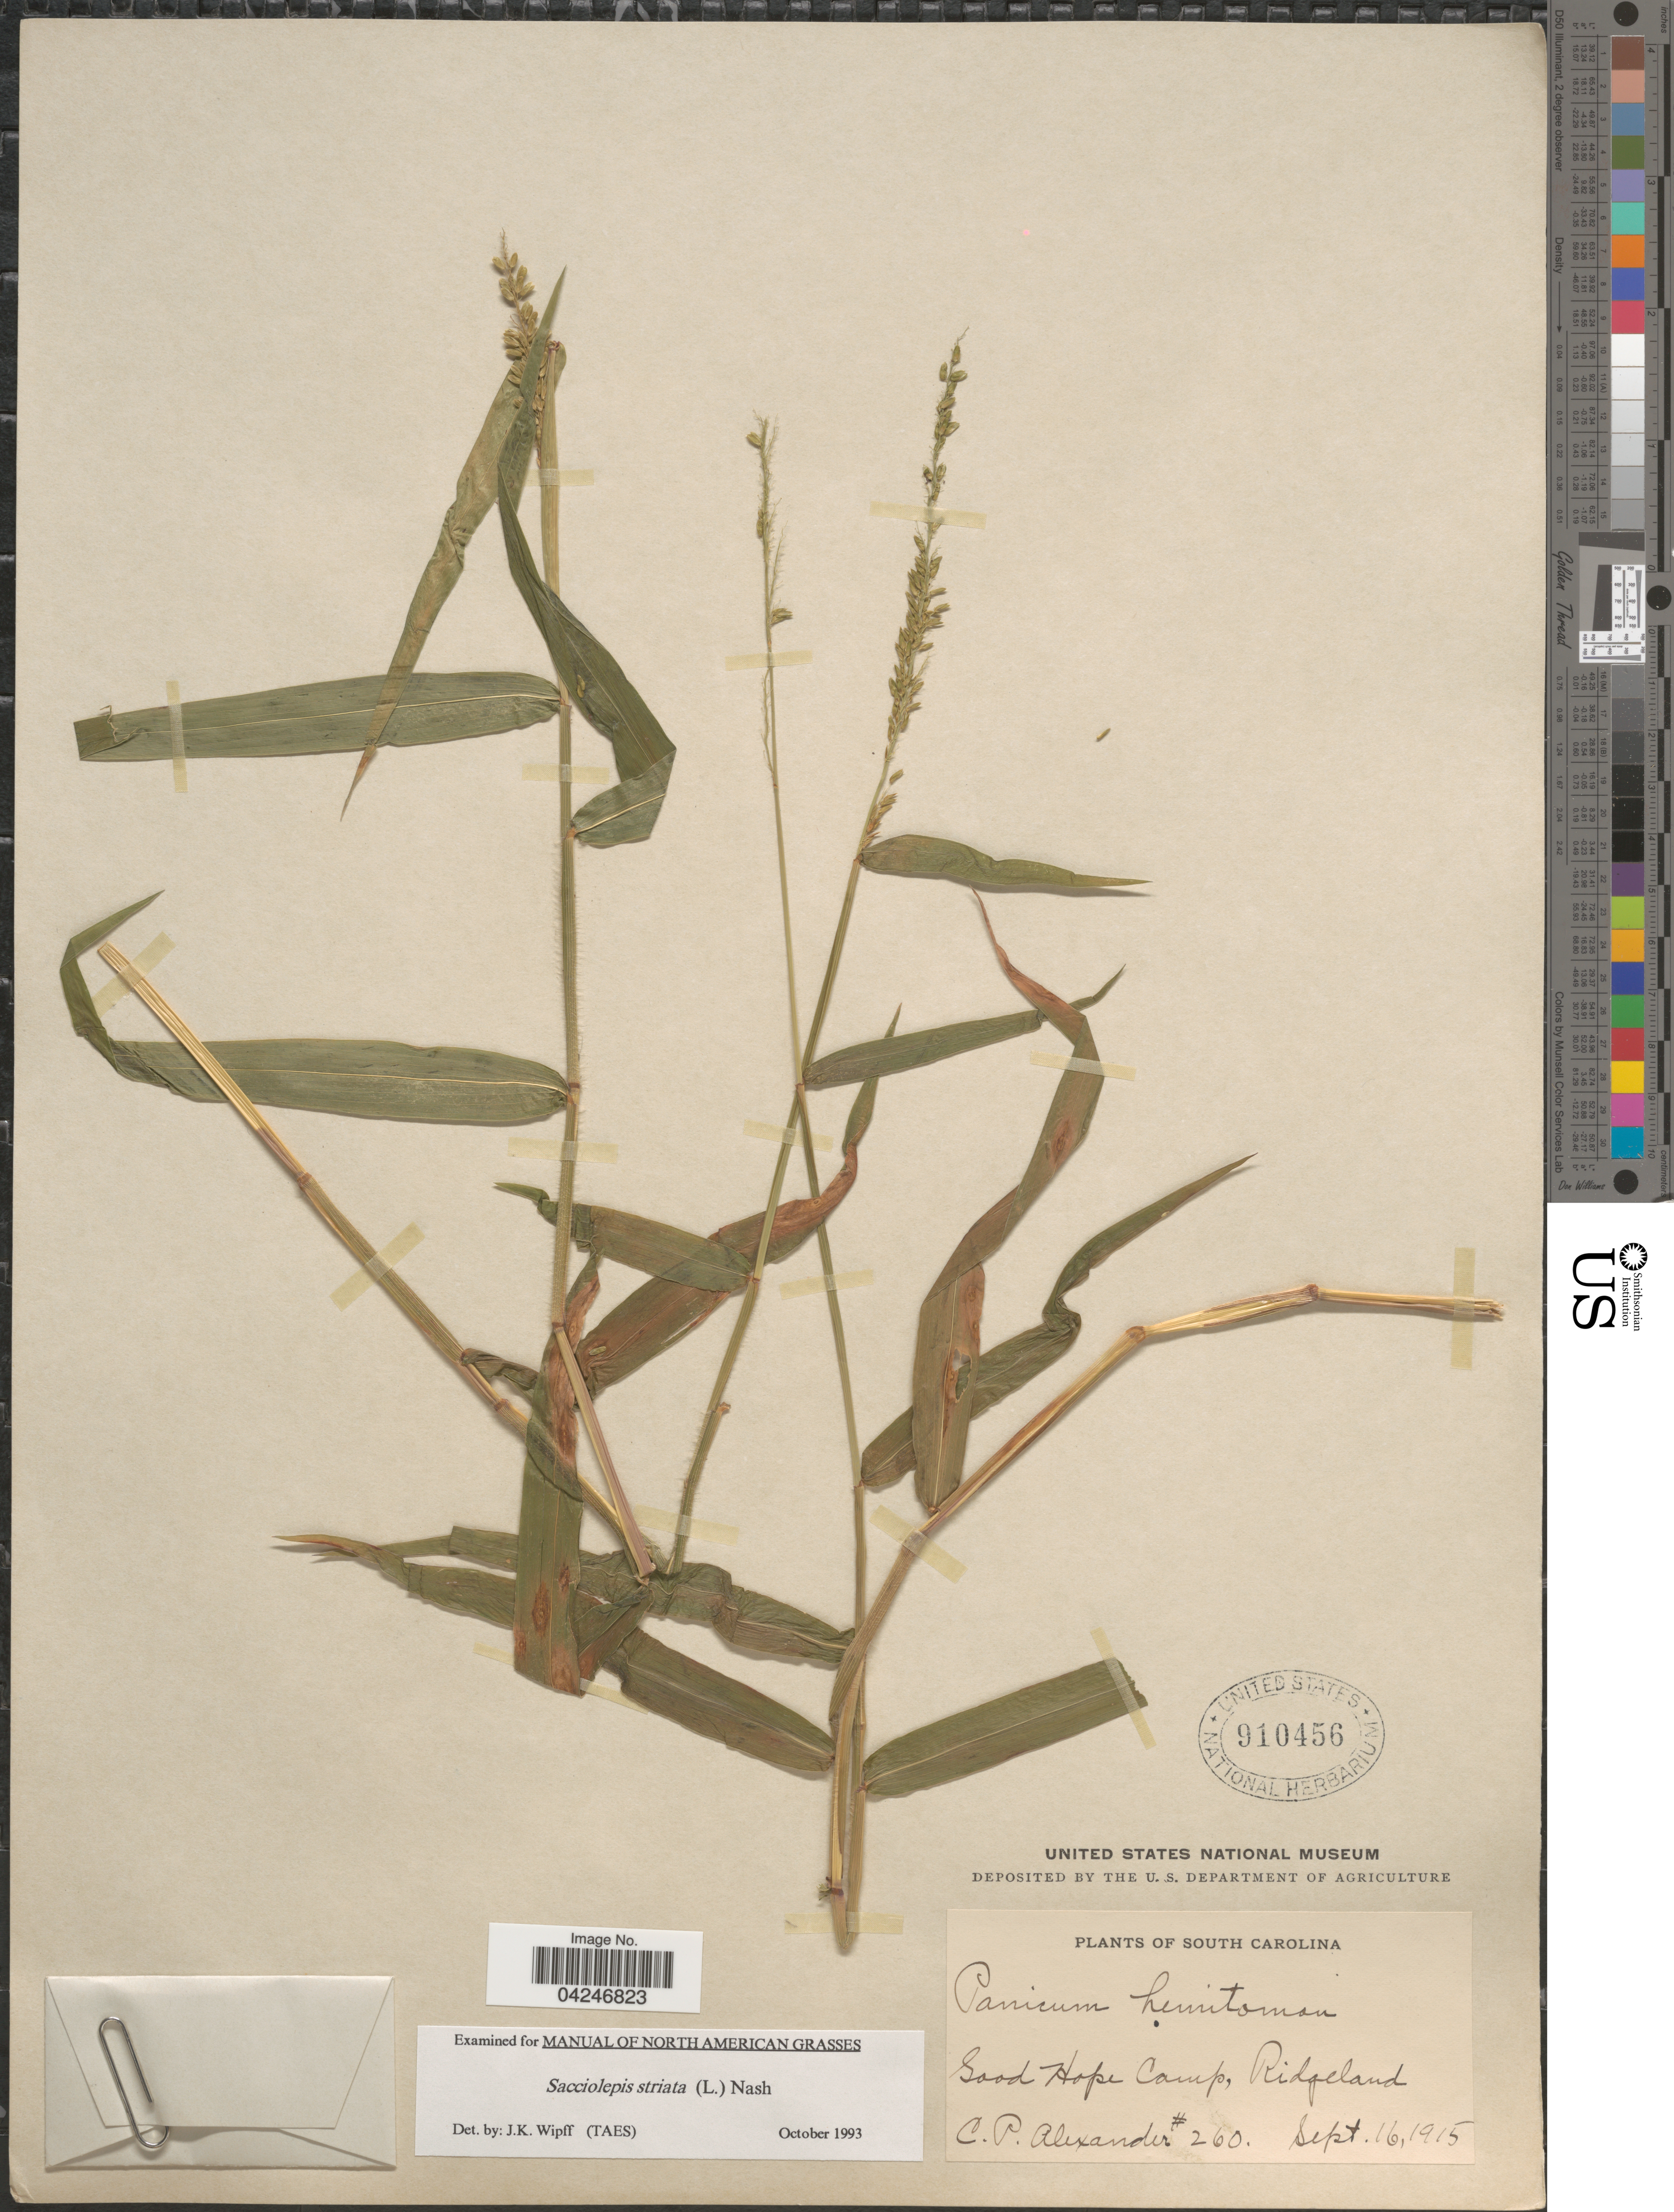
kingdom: Plantae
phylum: Tracheophyta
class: Liliopsida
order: Poales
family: Poaceae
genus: Sacciolepis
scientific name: Sacciolepis striata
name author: (L.) Nash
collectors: C. P. Alexander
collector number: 260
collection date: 1915-09-16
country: United States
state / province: South Carolina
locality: Good Hope Camp, Ridgeland.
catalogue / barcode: US 910456